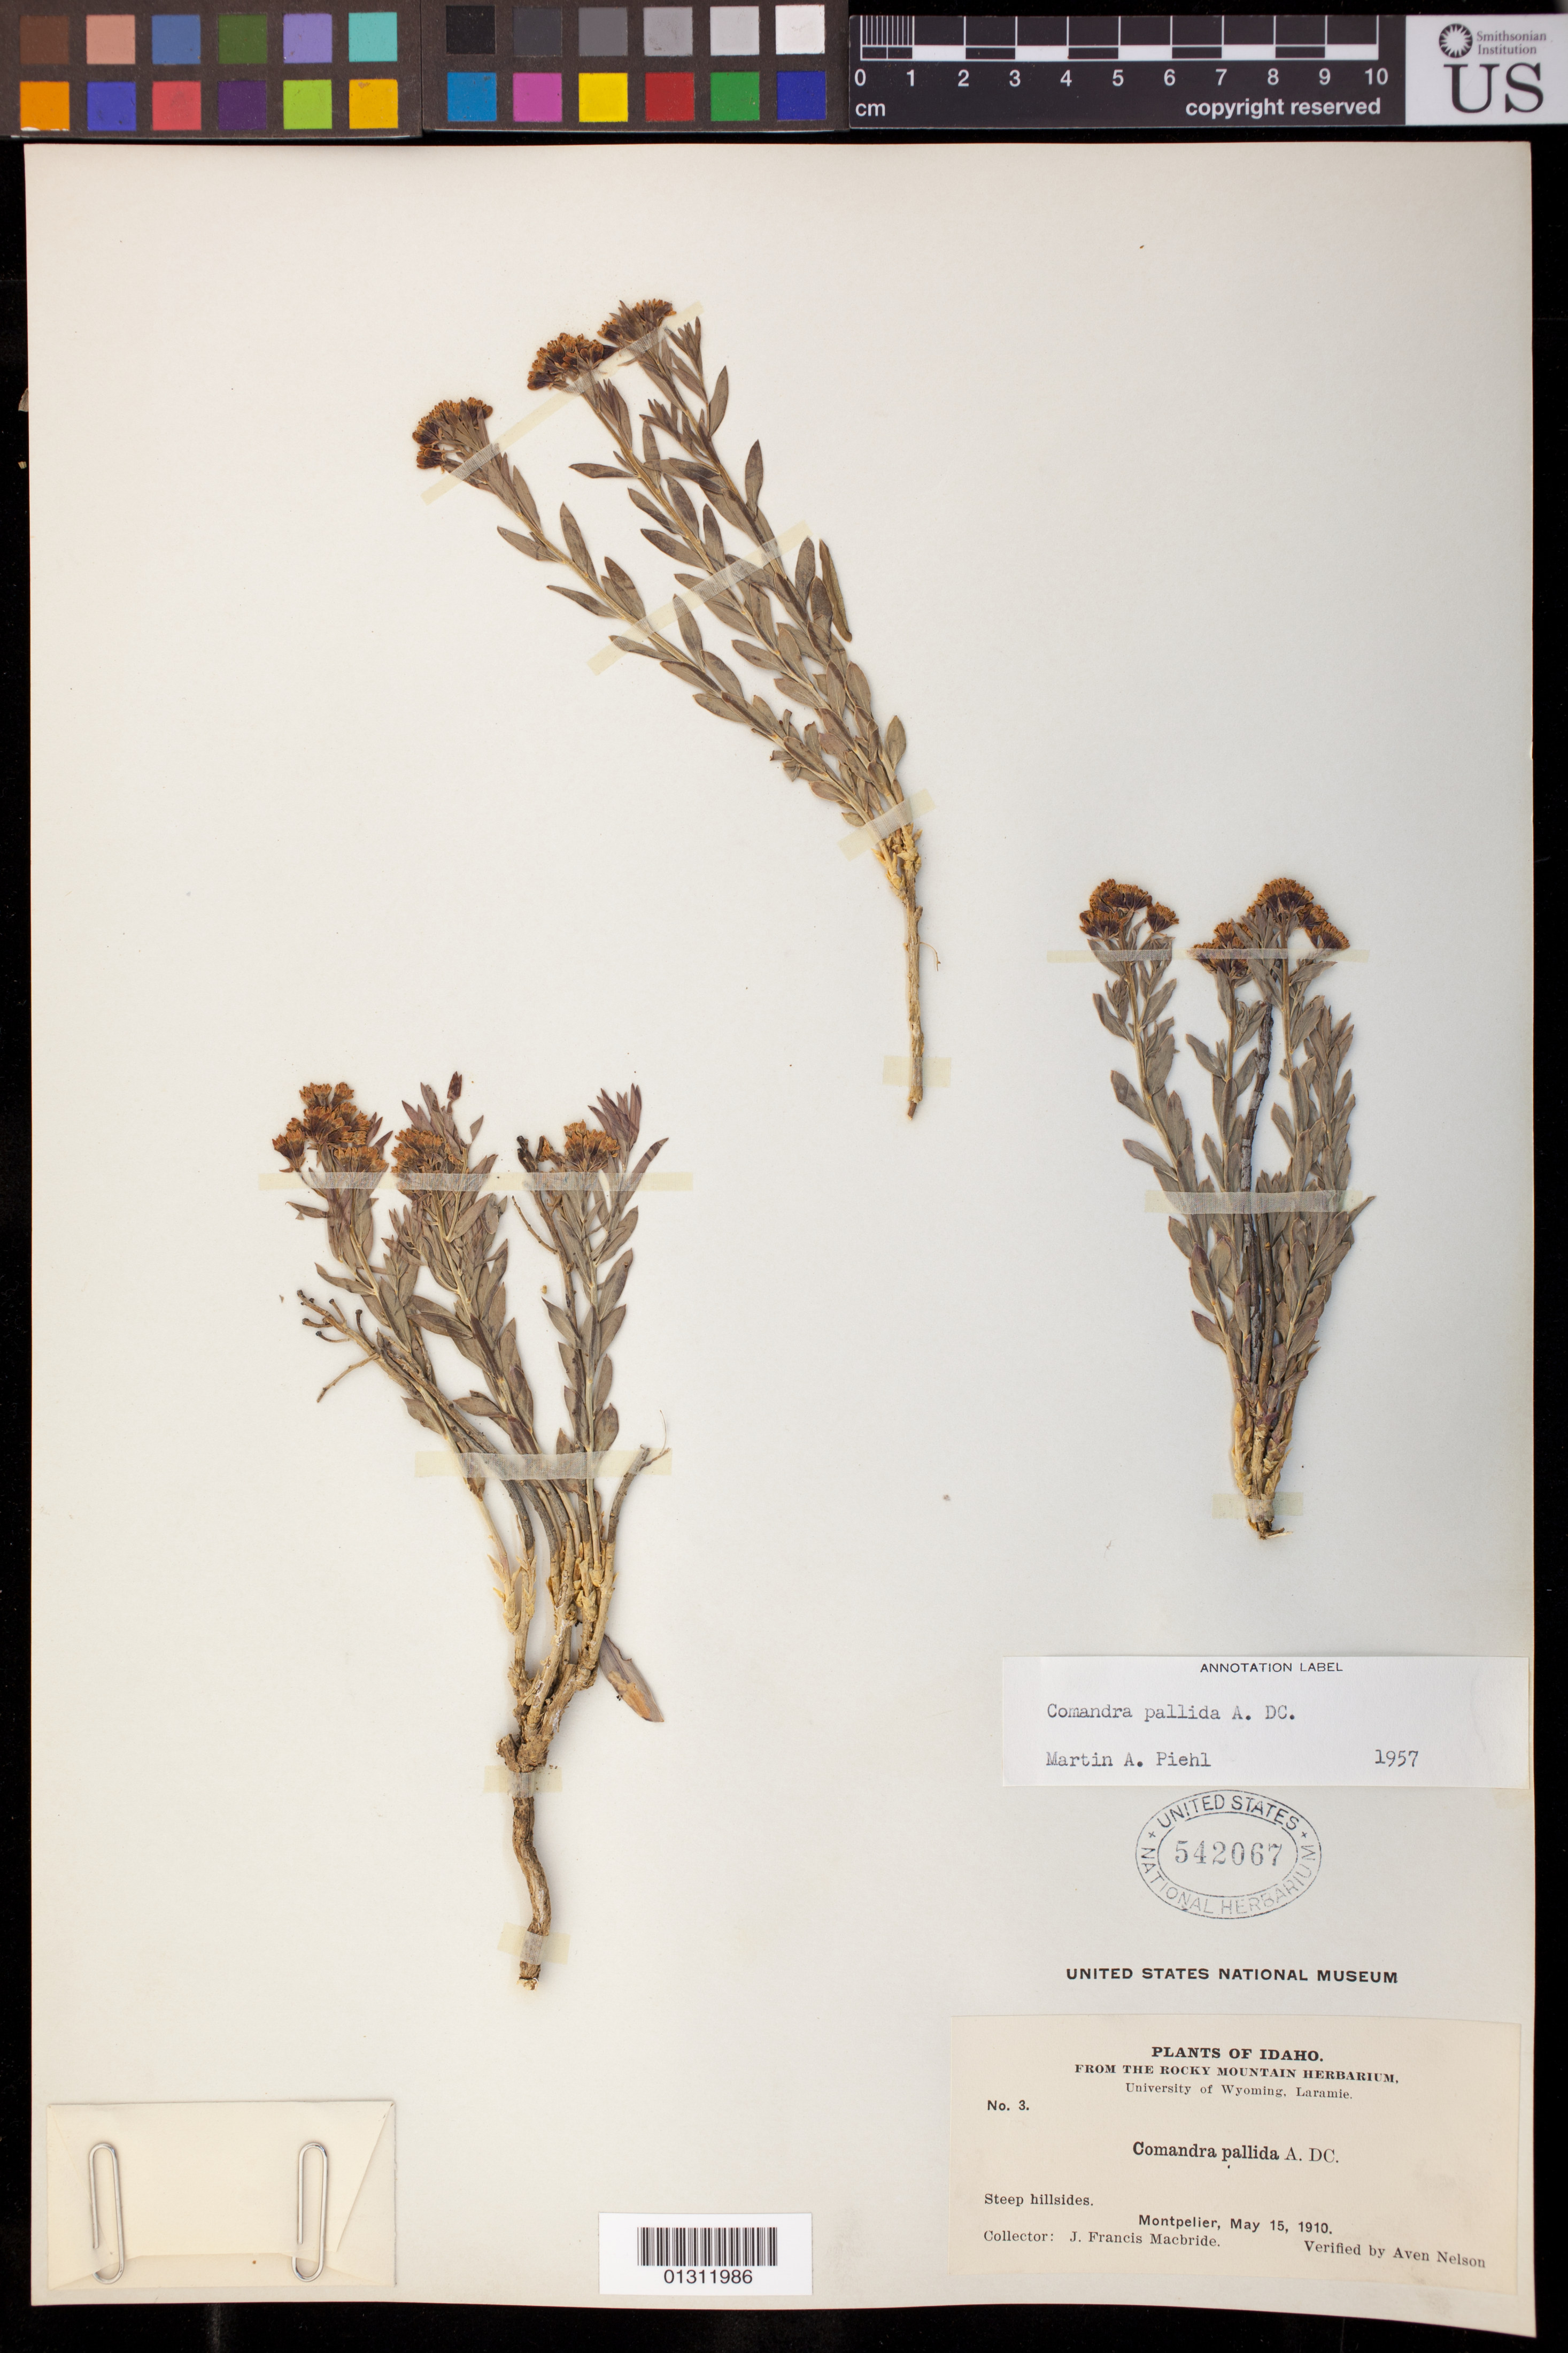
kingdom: Plantae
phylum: Tracheophyta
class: Magnoliopsida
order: Santalales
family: Comandraceae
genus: Comandra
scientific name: Comandra pallida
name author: A. DC.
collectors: J. F. Macbride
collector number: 3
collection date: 1910-05-15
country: United States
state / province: Idaho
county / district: Bear Lake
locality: Montpelier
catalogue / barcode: US 542067